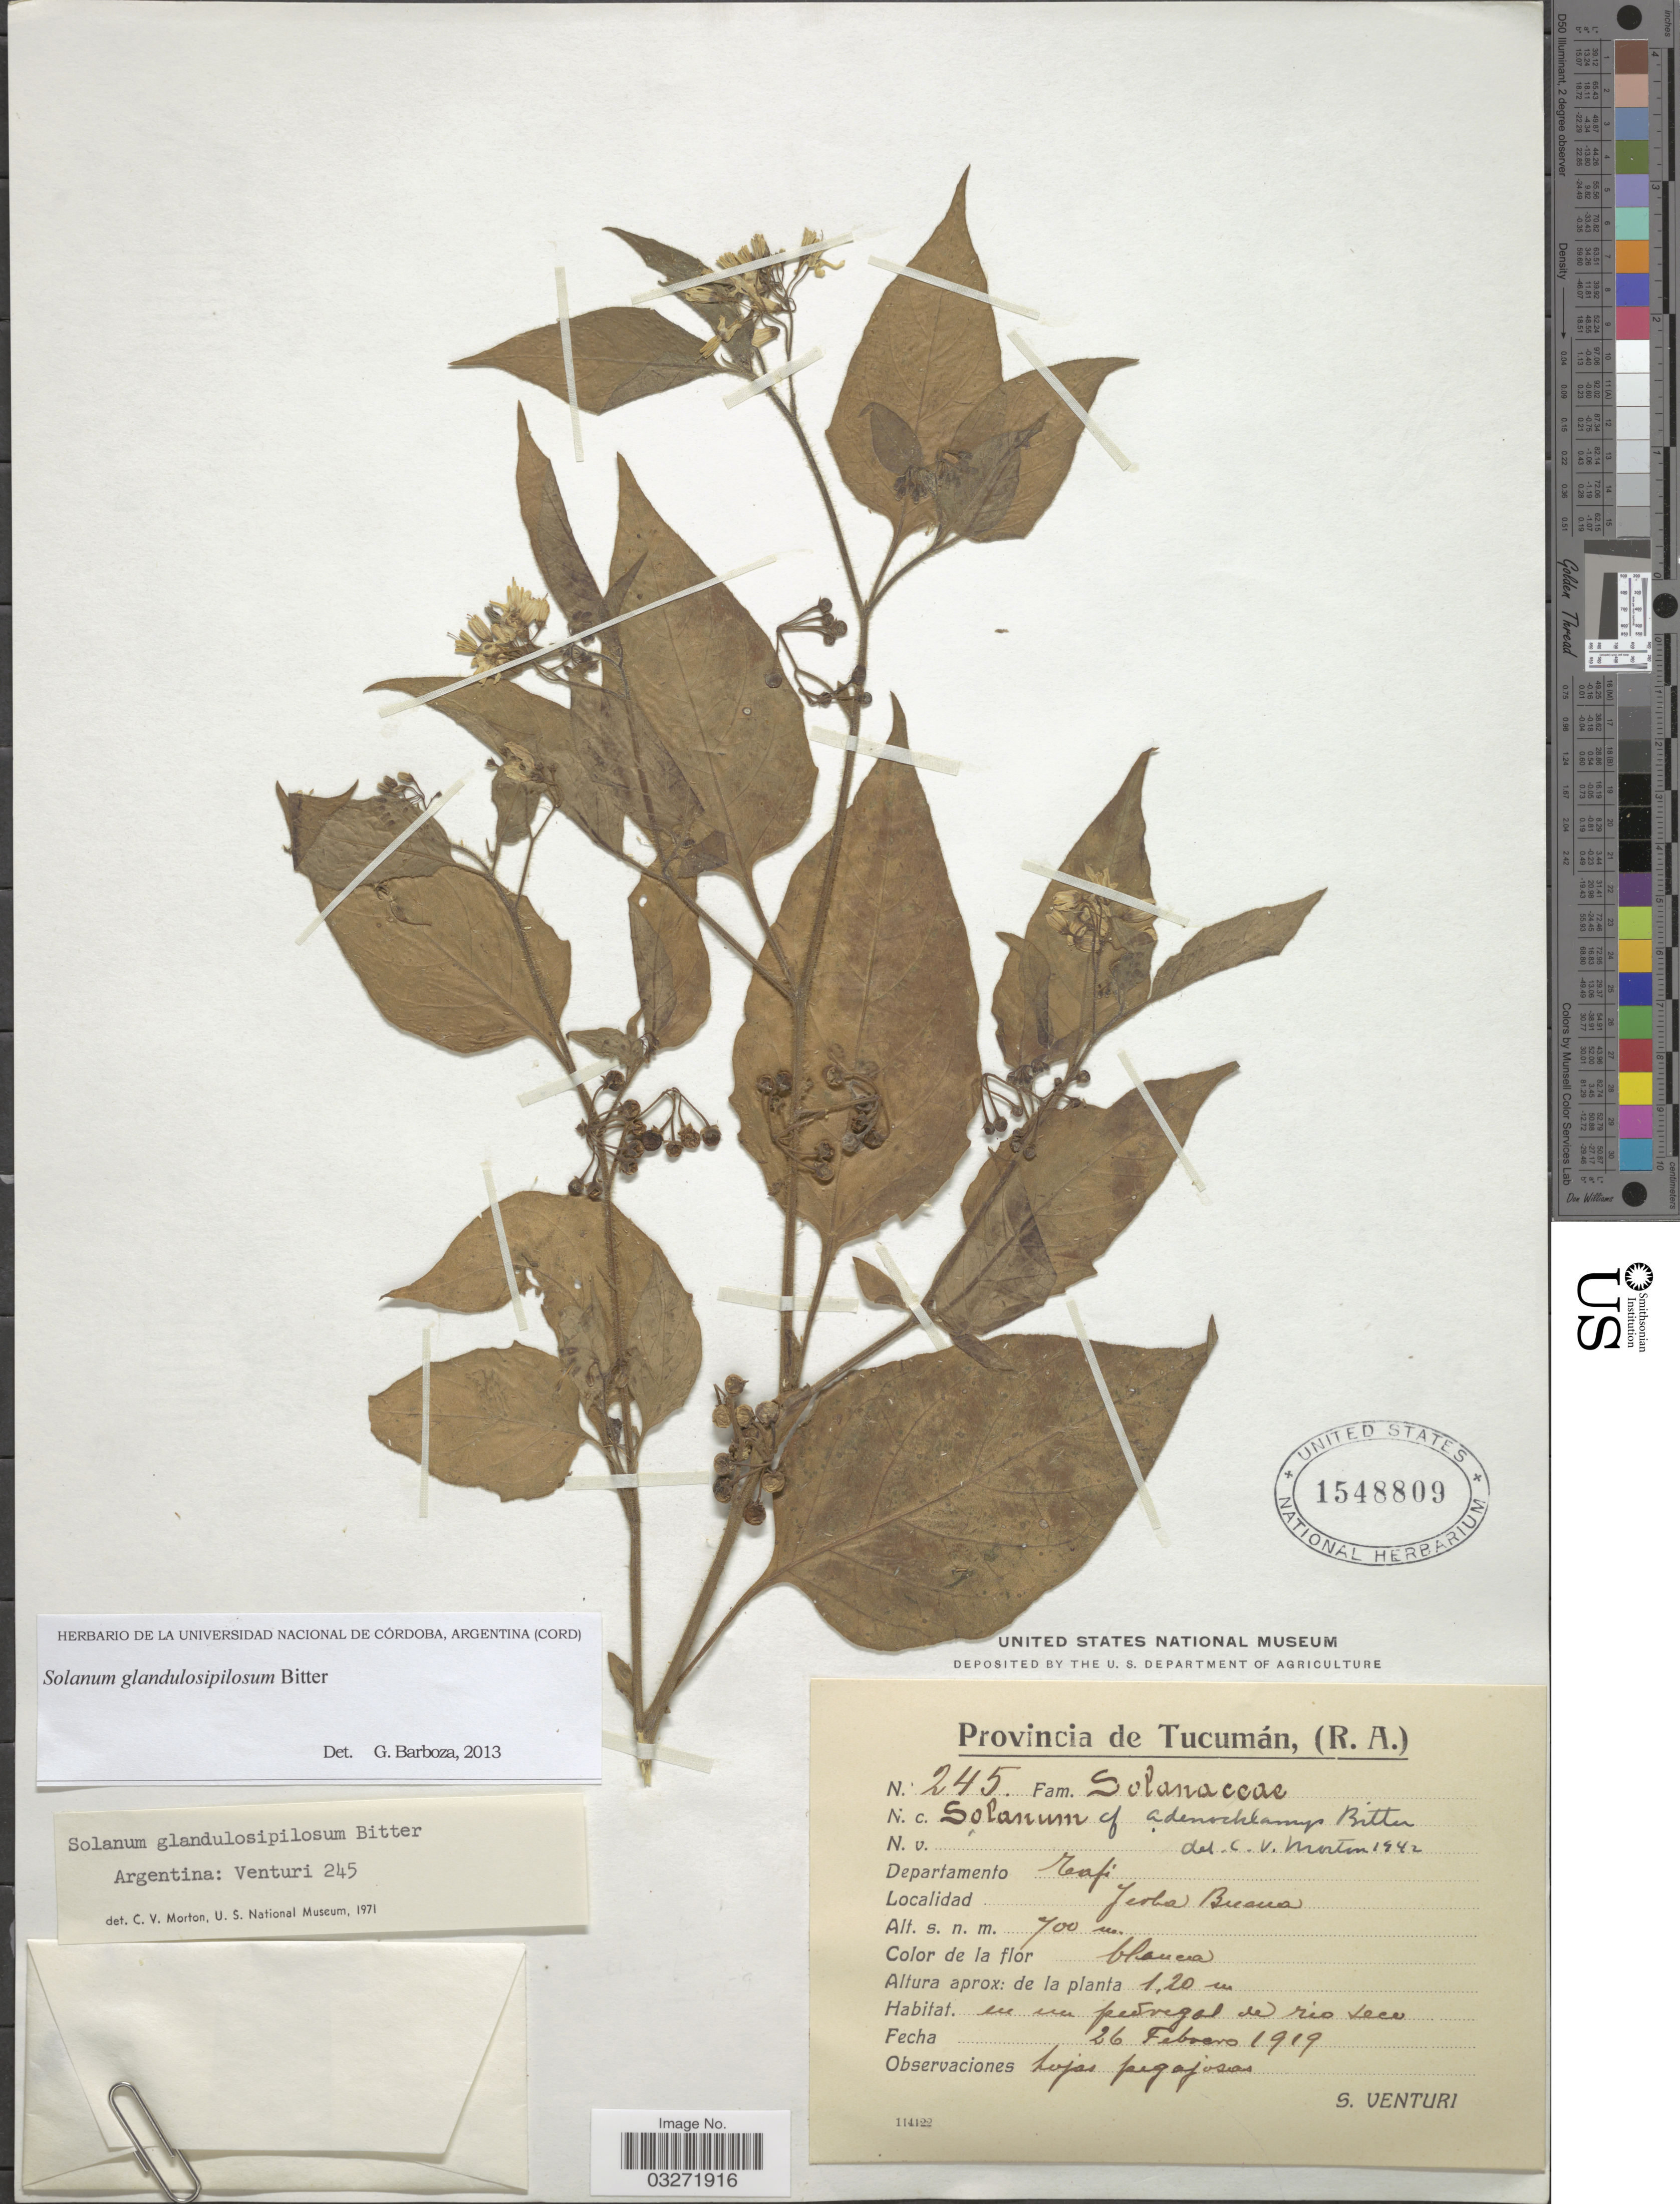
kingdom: Plantae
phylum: Tracheophyta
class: Magnoliopsida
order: Solanales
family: Solanaceae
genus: Solanum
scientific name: Solanum glandulosipilosum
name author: Bitter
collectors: S. Venturi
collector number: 245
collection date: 1919-02-26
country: Argentina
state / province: Tucuman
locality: Provincia de Tucumán, (R.A.). Departamento Tafi. Jerba Buena.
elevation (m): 700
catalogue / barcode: US 1548809